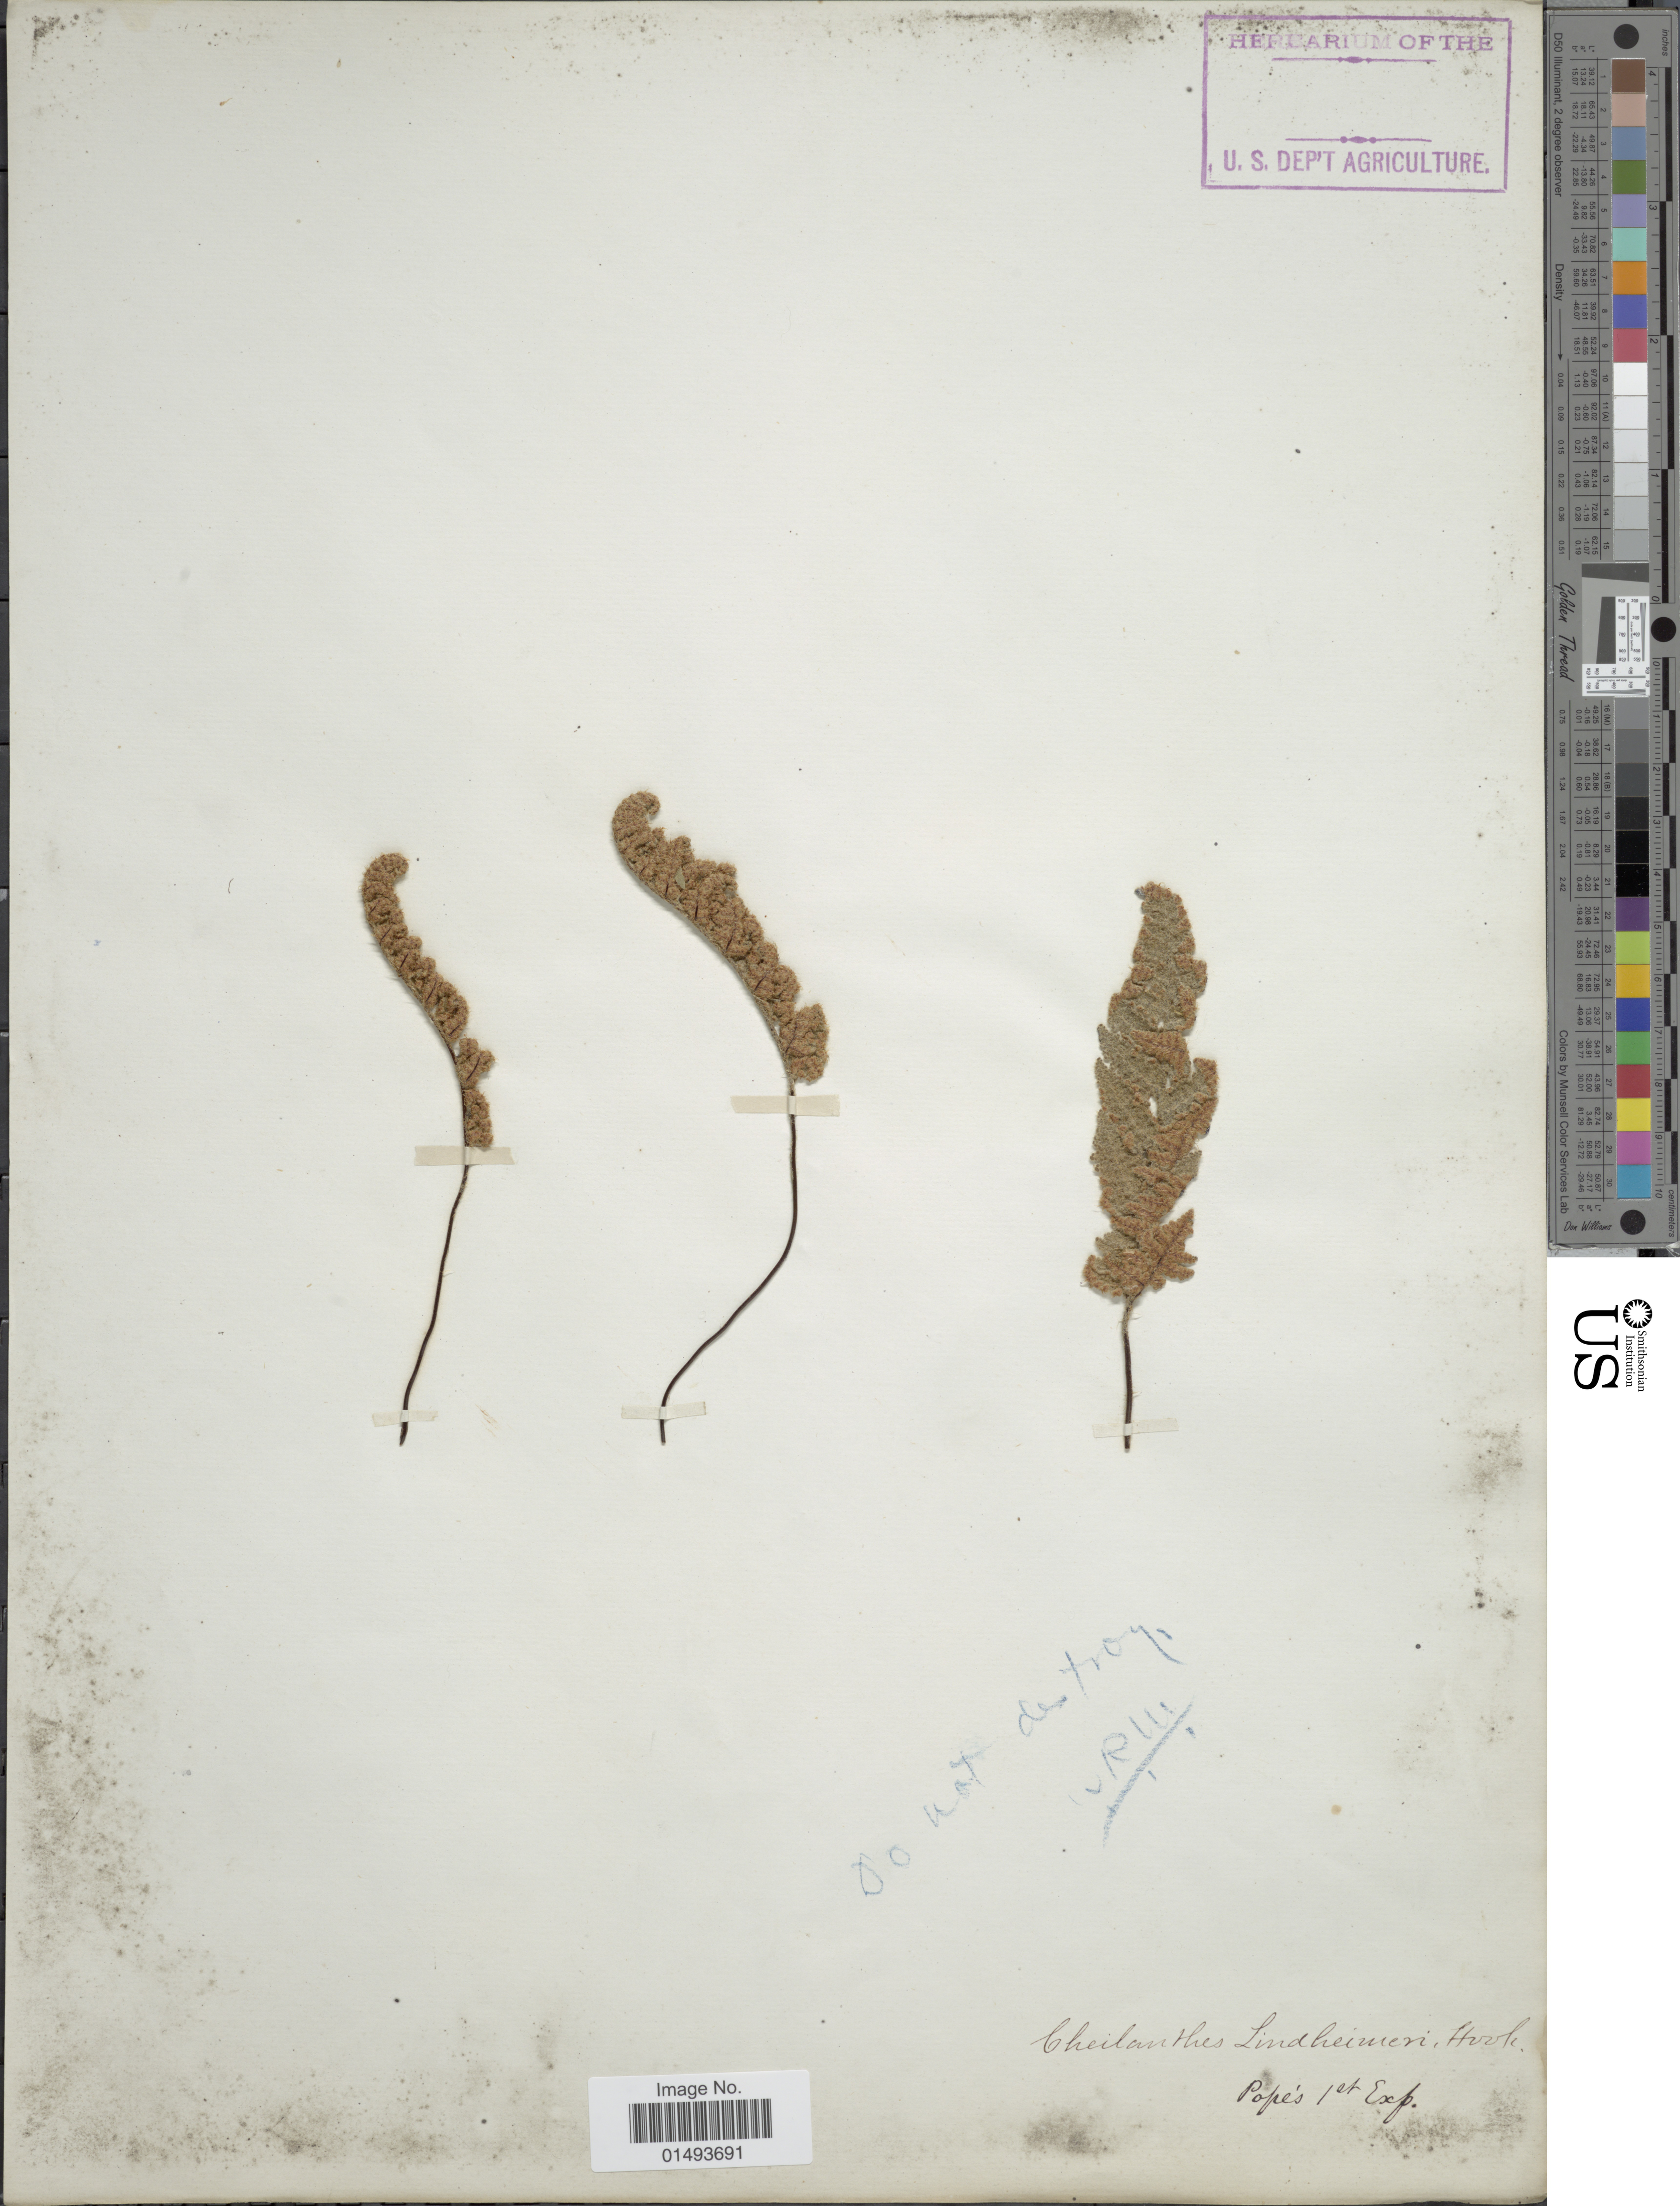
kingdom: Plantae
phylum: Tracheophyta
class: Polypodiopsida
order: Polypodiales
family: Pteridaceae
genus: Myriopteris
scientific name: Myriopteris lindheimeri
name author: (Hook.) J. Sm.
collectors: Pope